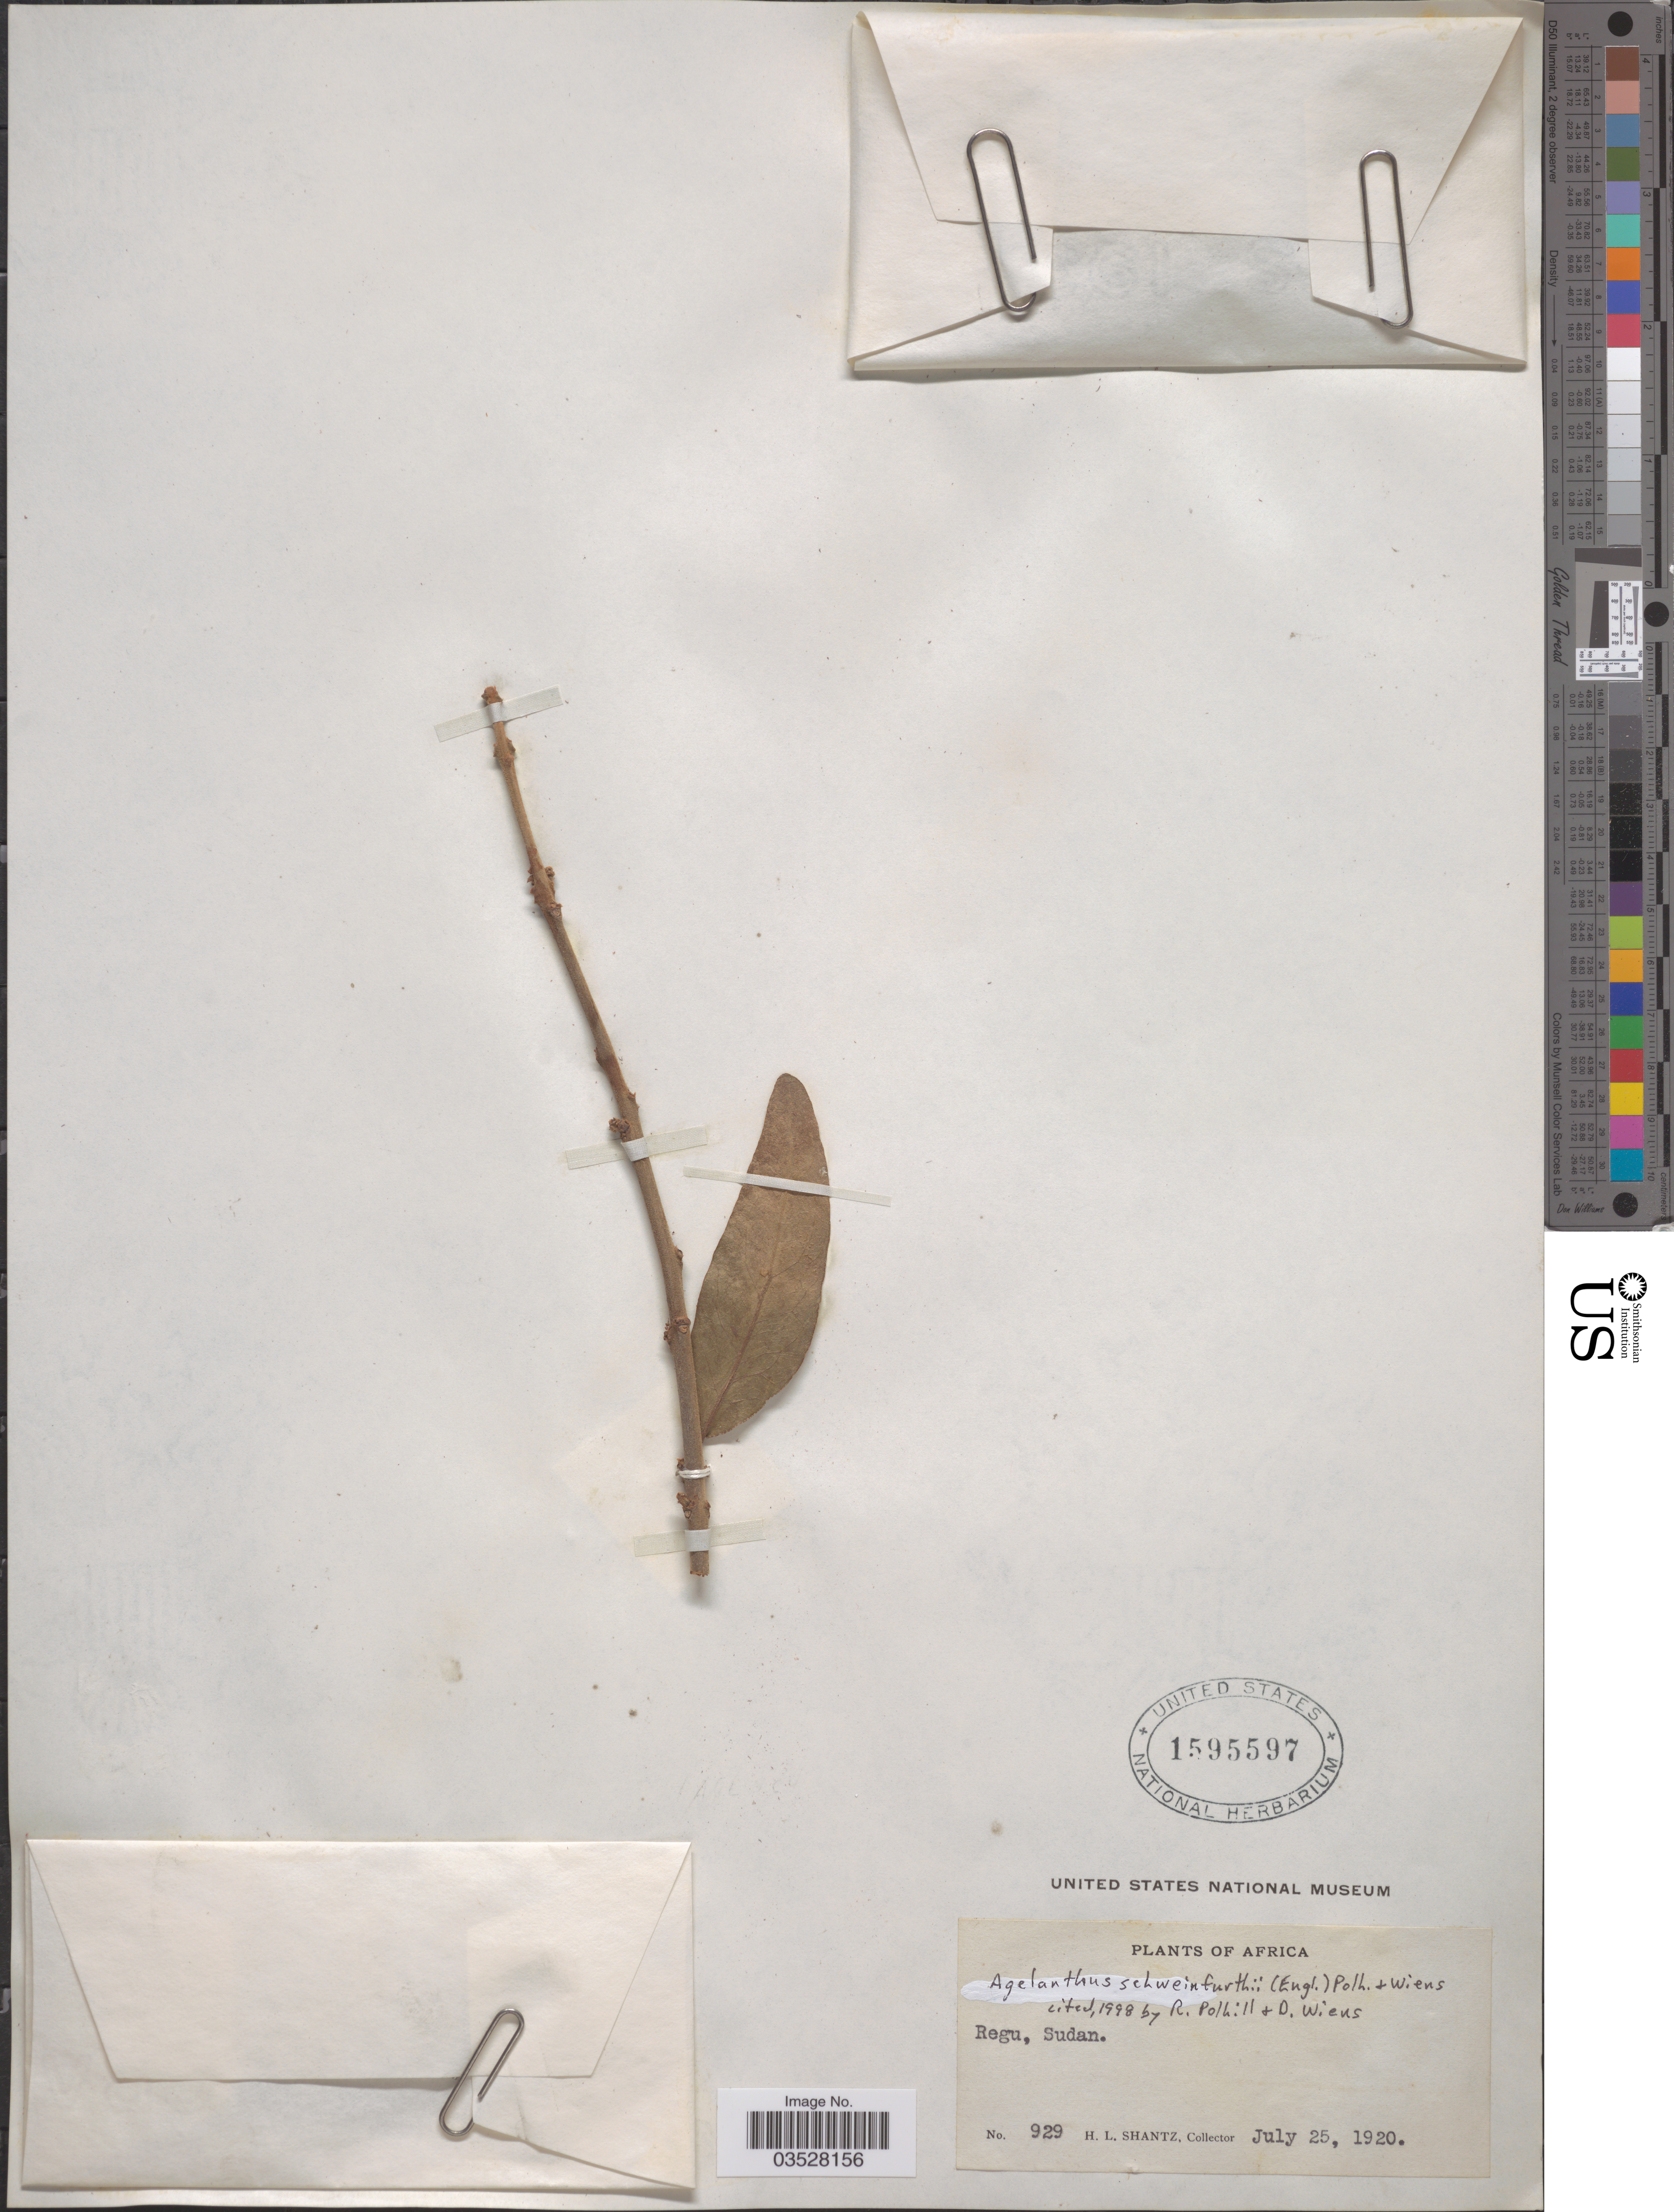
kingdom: Plantae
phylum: Tracheophyta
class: Magnoliopsida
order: Santalales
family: Loranthaceae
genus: Agelanthus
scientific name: Agelanthus schweinfurthii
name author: (Engl.) Polhill & Wiens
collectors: H. Shantz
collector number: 929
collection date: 1920-07-25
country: Sudan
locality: Regu.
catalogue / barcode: US 1595597